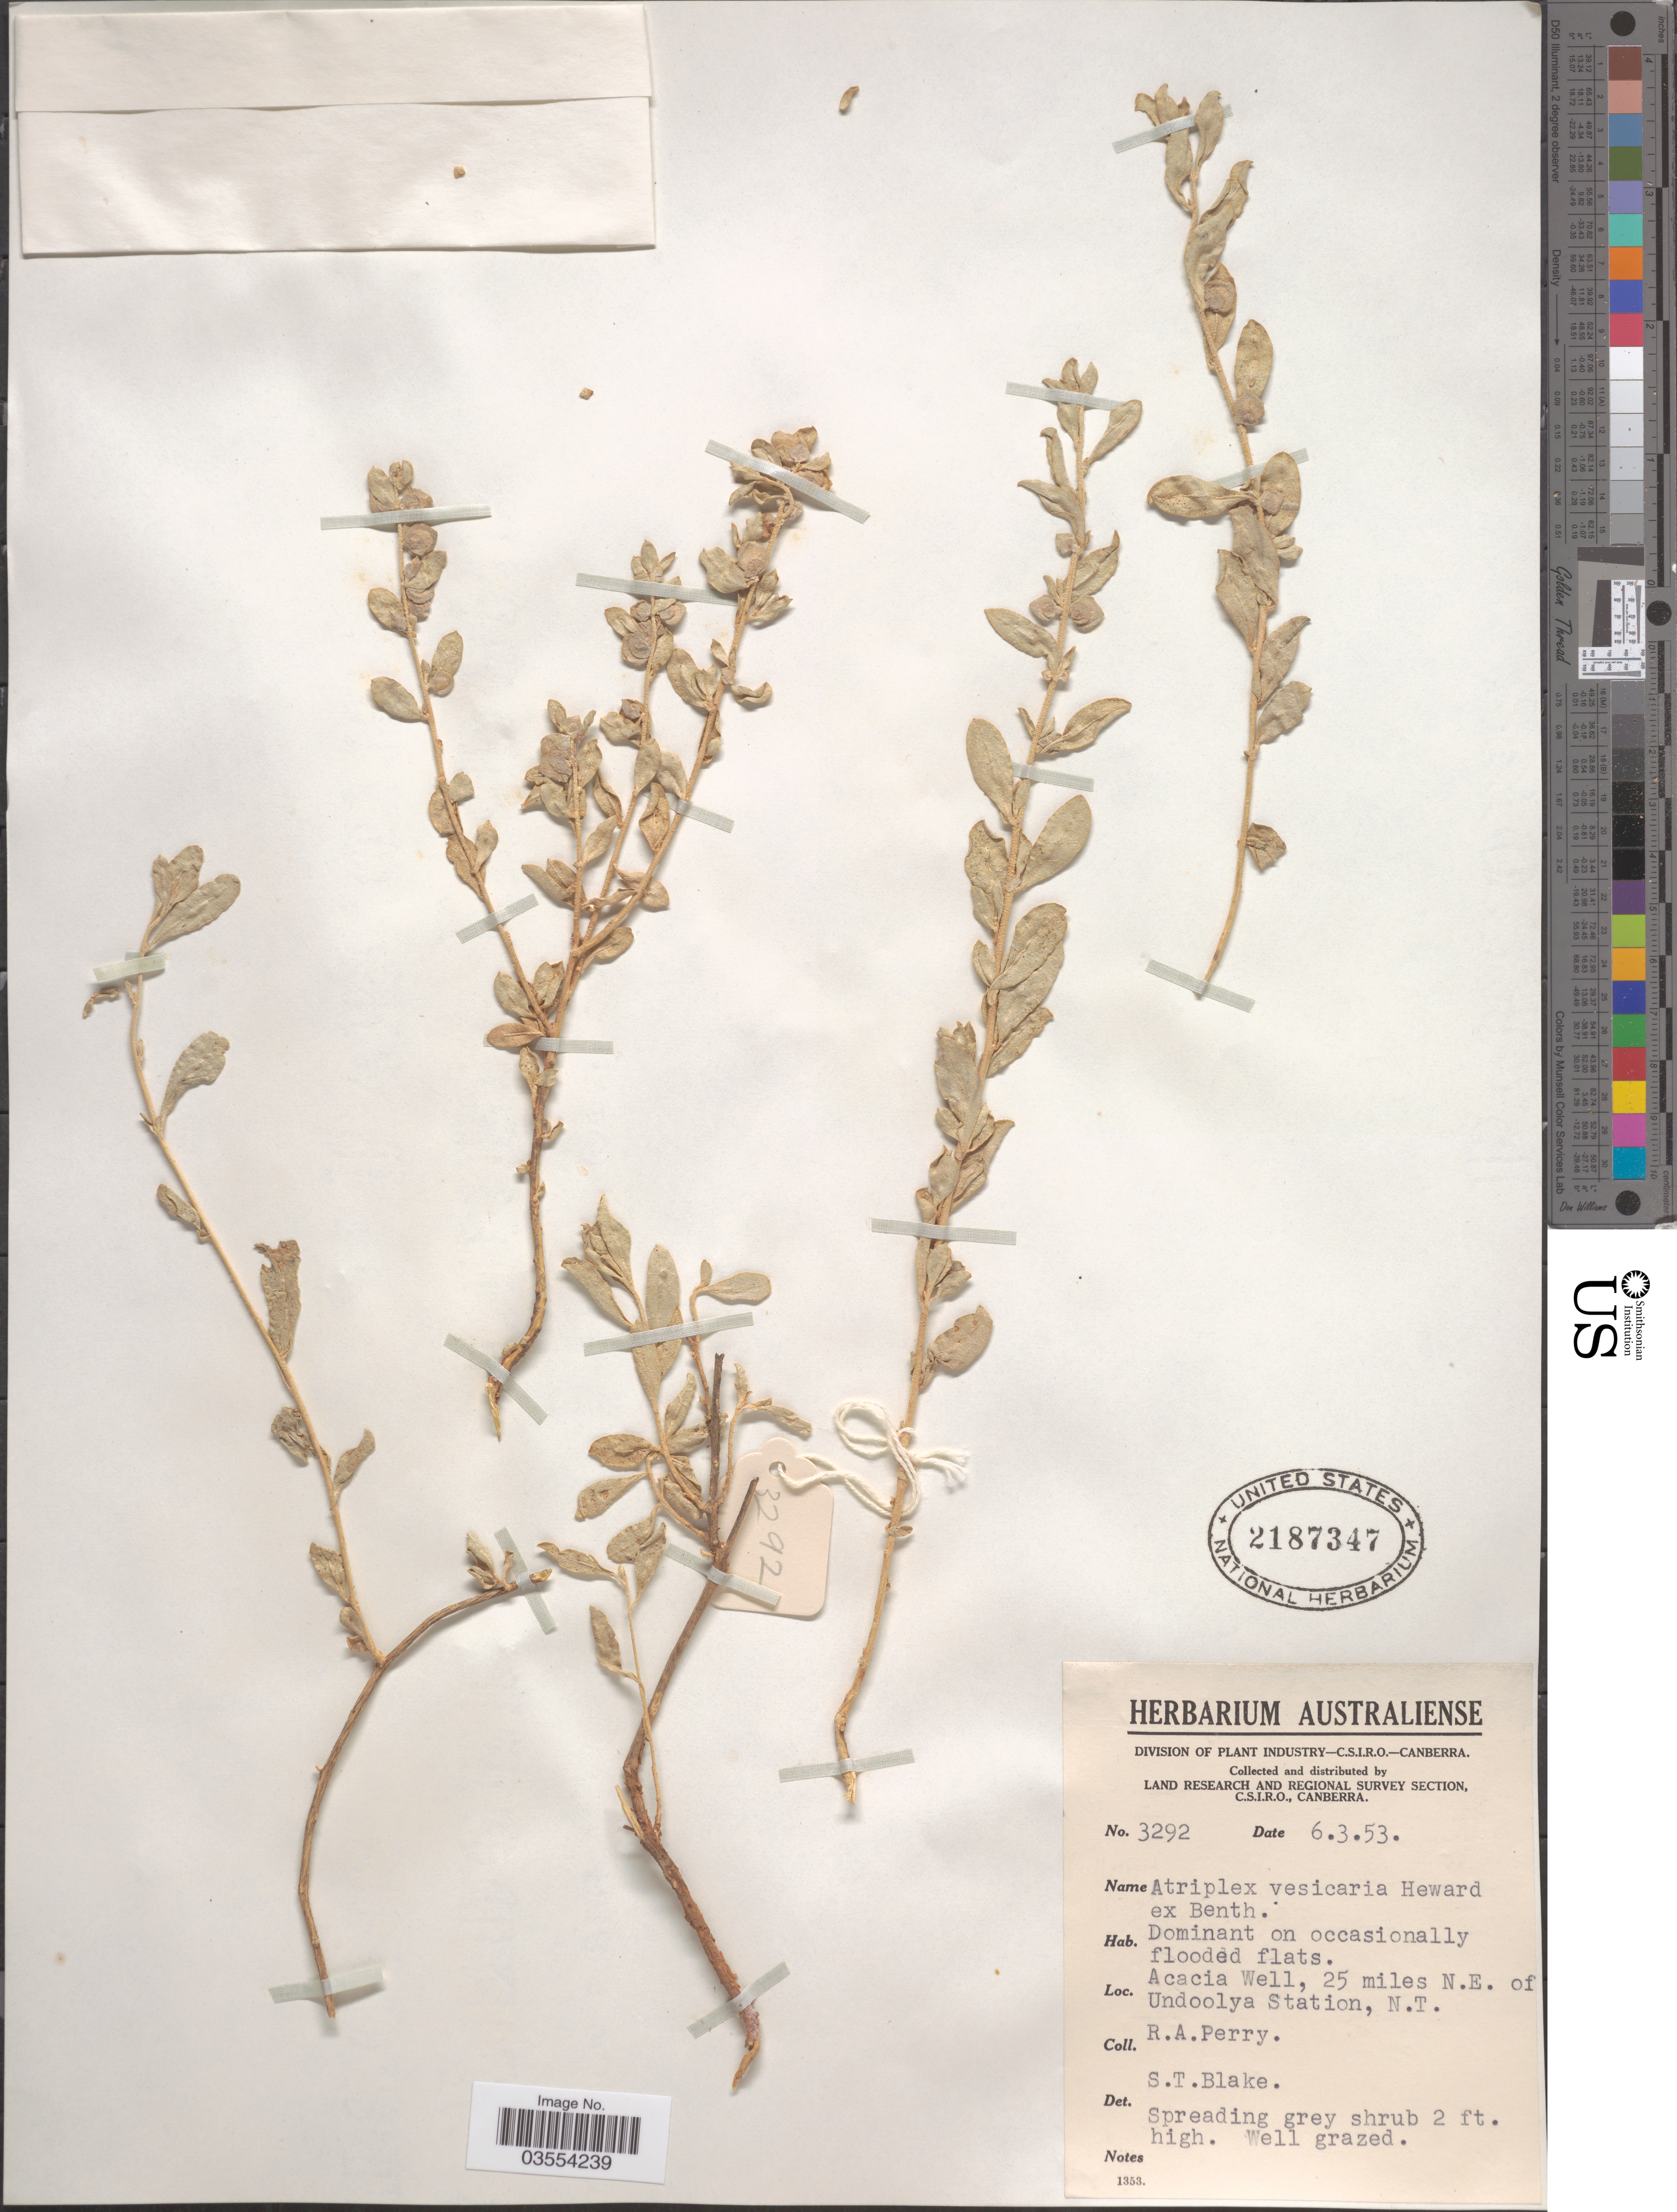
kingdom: Plantae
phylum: Tracheophyta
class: Magnoliopsida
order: Caryophyllales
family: Amaranthaceae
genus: Atriplex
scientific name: Atriplex vesicaria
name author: Heward ex Benth.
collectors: Perry, R. A.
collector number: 3292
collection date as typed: Transcribed d/m/y: 6/3/53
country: Australia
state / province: Northern Territory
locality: Acacia Well, 25 miles N.E. of Undoolya Station.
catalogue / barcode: US 2187347